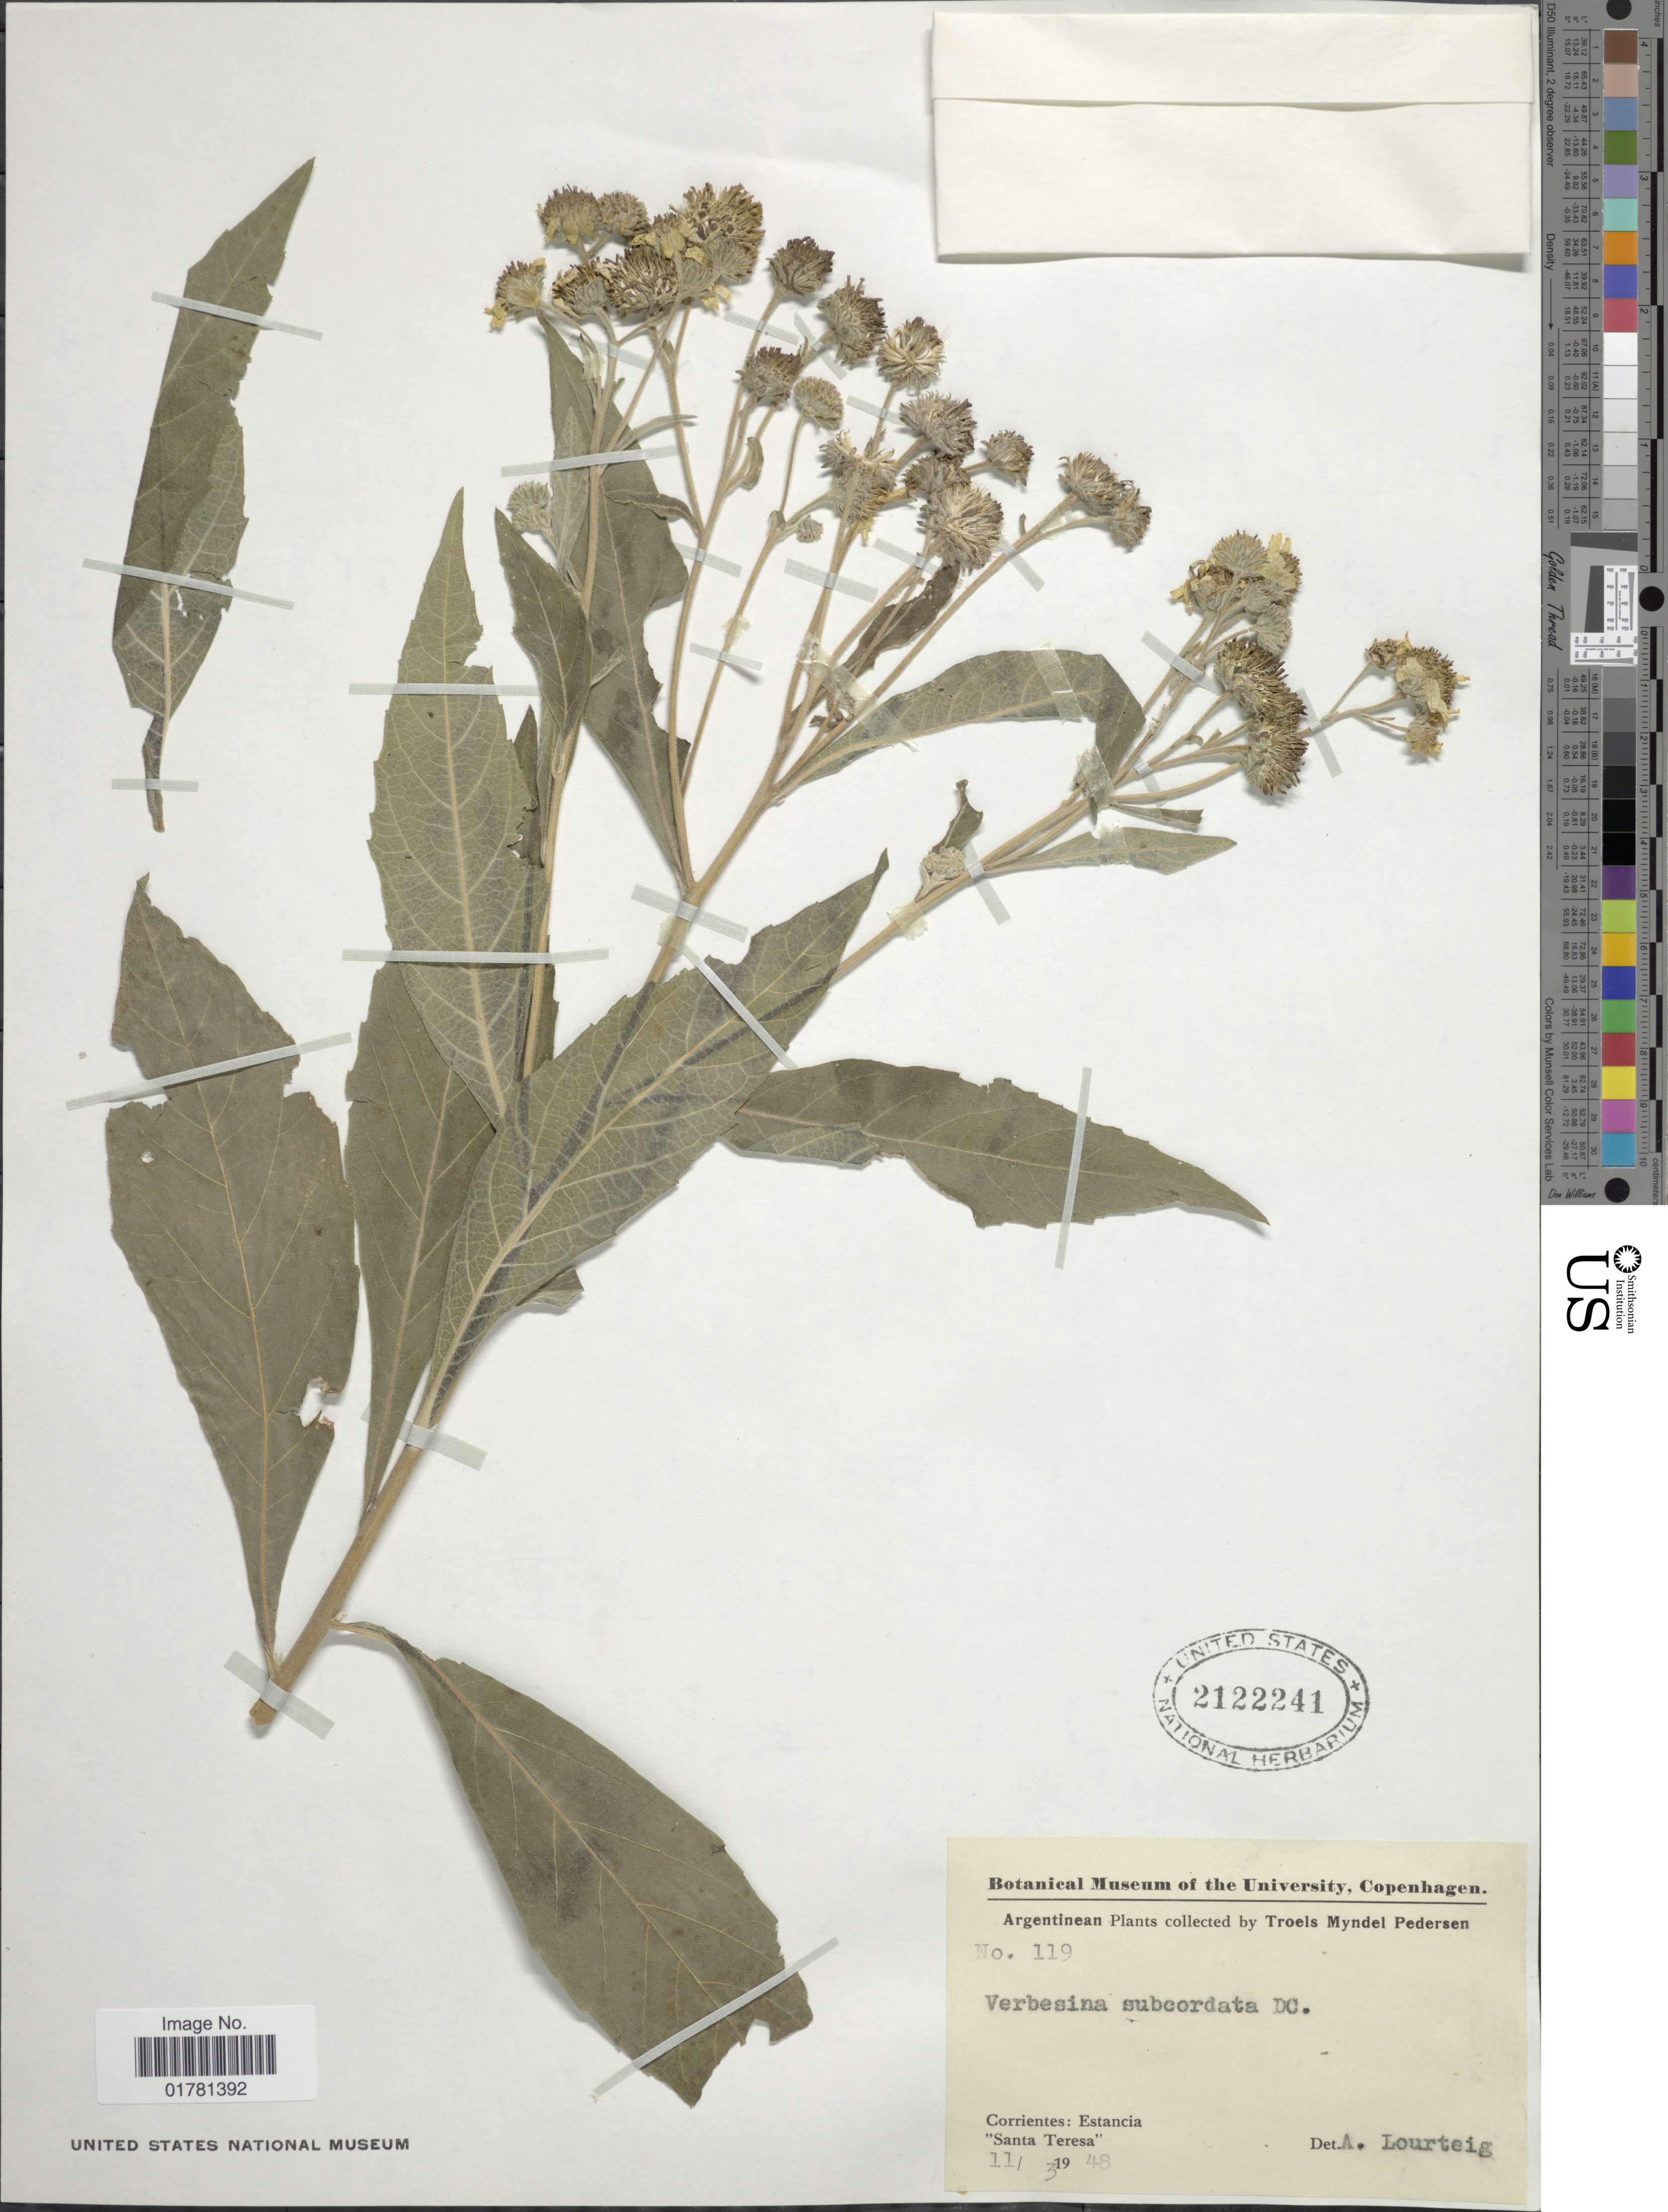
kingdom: Plantae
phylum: Tracheophyta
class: Magnoliopsida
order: Asterales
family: Asteraceae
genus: Verbesina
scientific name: Verbesina subcordata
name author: DC.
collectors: T. Pederson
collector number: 119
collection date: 1948-03-11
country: Argentina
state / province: Corrientes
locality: Estancia 'Santa Teresa'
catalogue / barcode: US 2122241